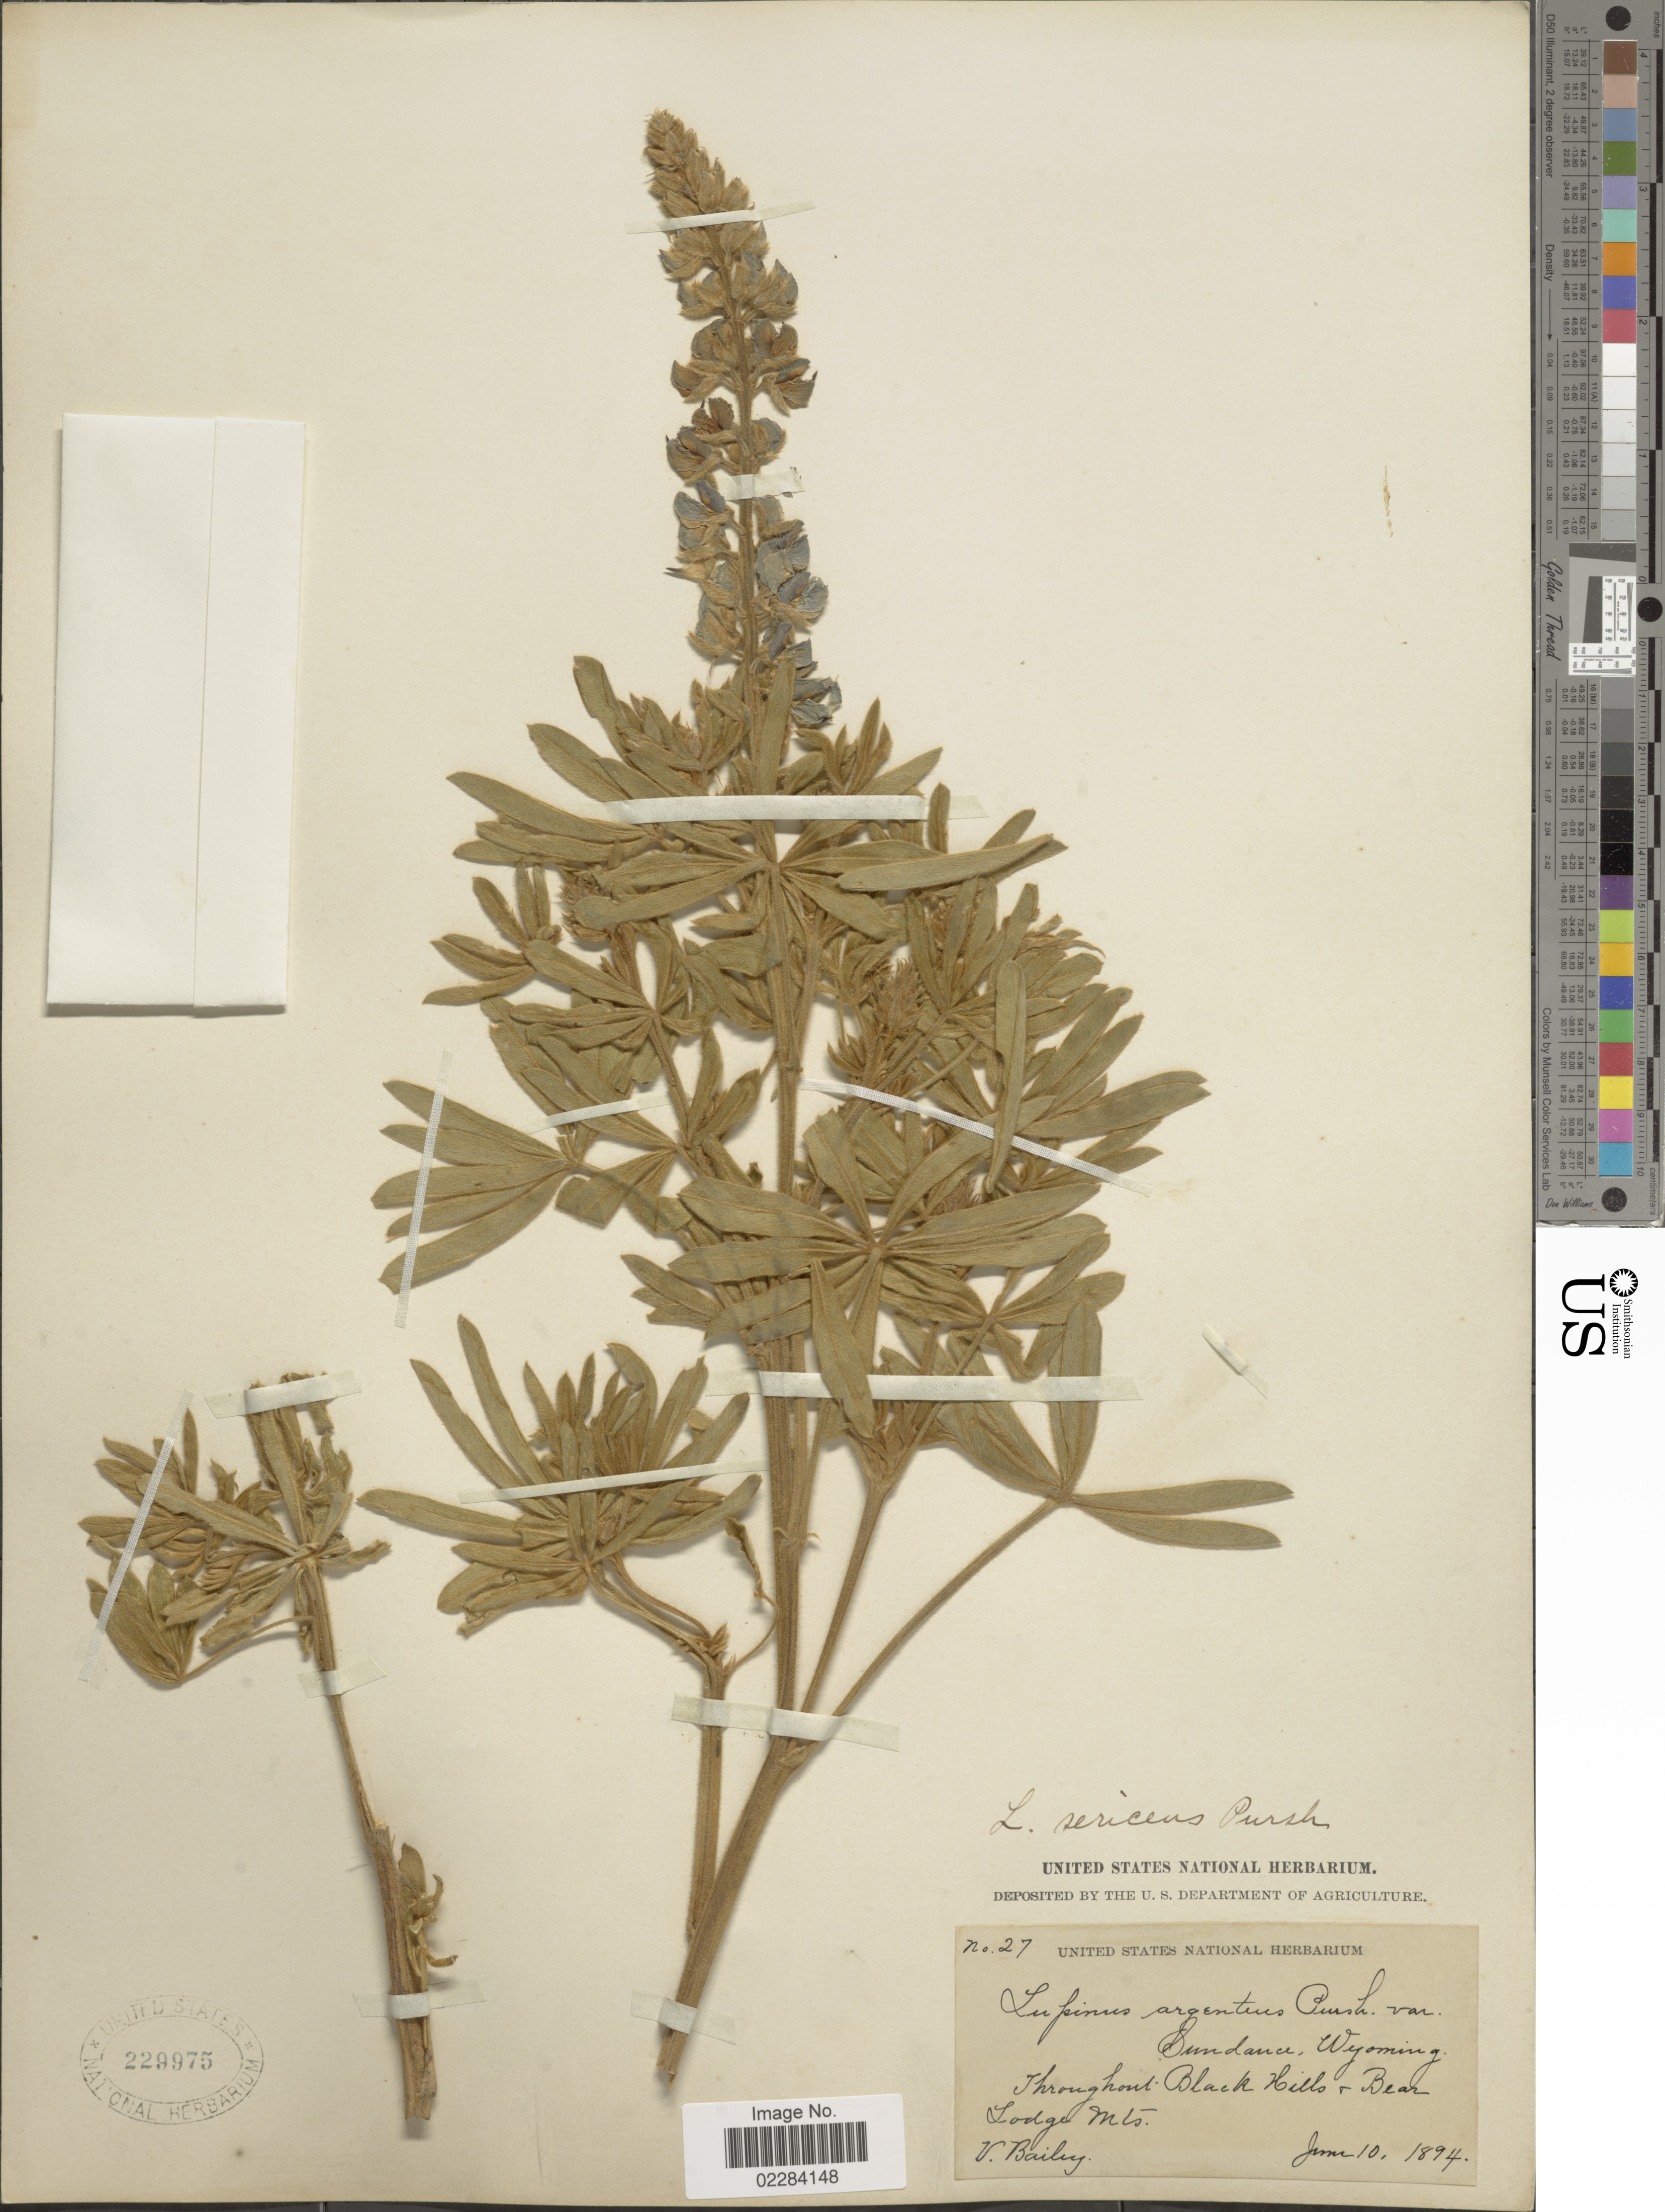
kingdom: Plantae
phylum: Tracheophyta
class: Magnoliopsida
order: Fabales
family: Fabaceae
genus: Lupinus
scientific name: Lupinus sericeus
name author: Pursh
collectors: V. L. Bailey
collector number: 27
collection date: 1894-06-10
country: United States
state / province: Wyoming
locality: Sundance. Throughout Black Hills & Bear Lodge Mts.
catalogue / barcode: US 229975